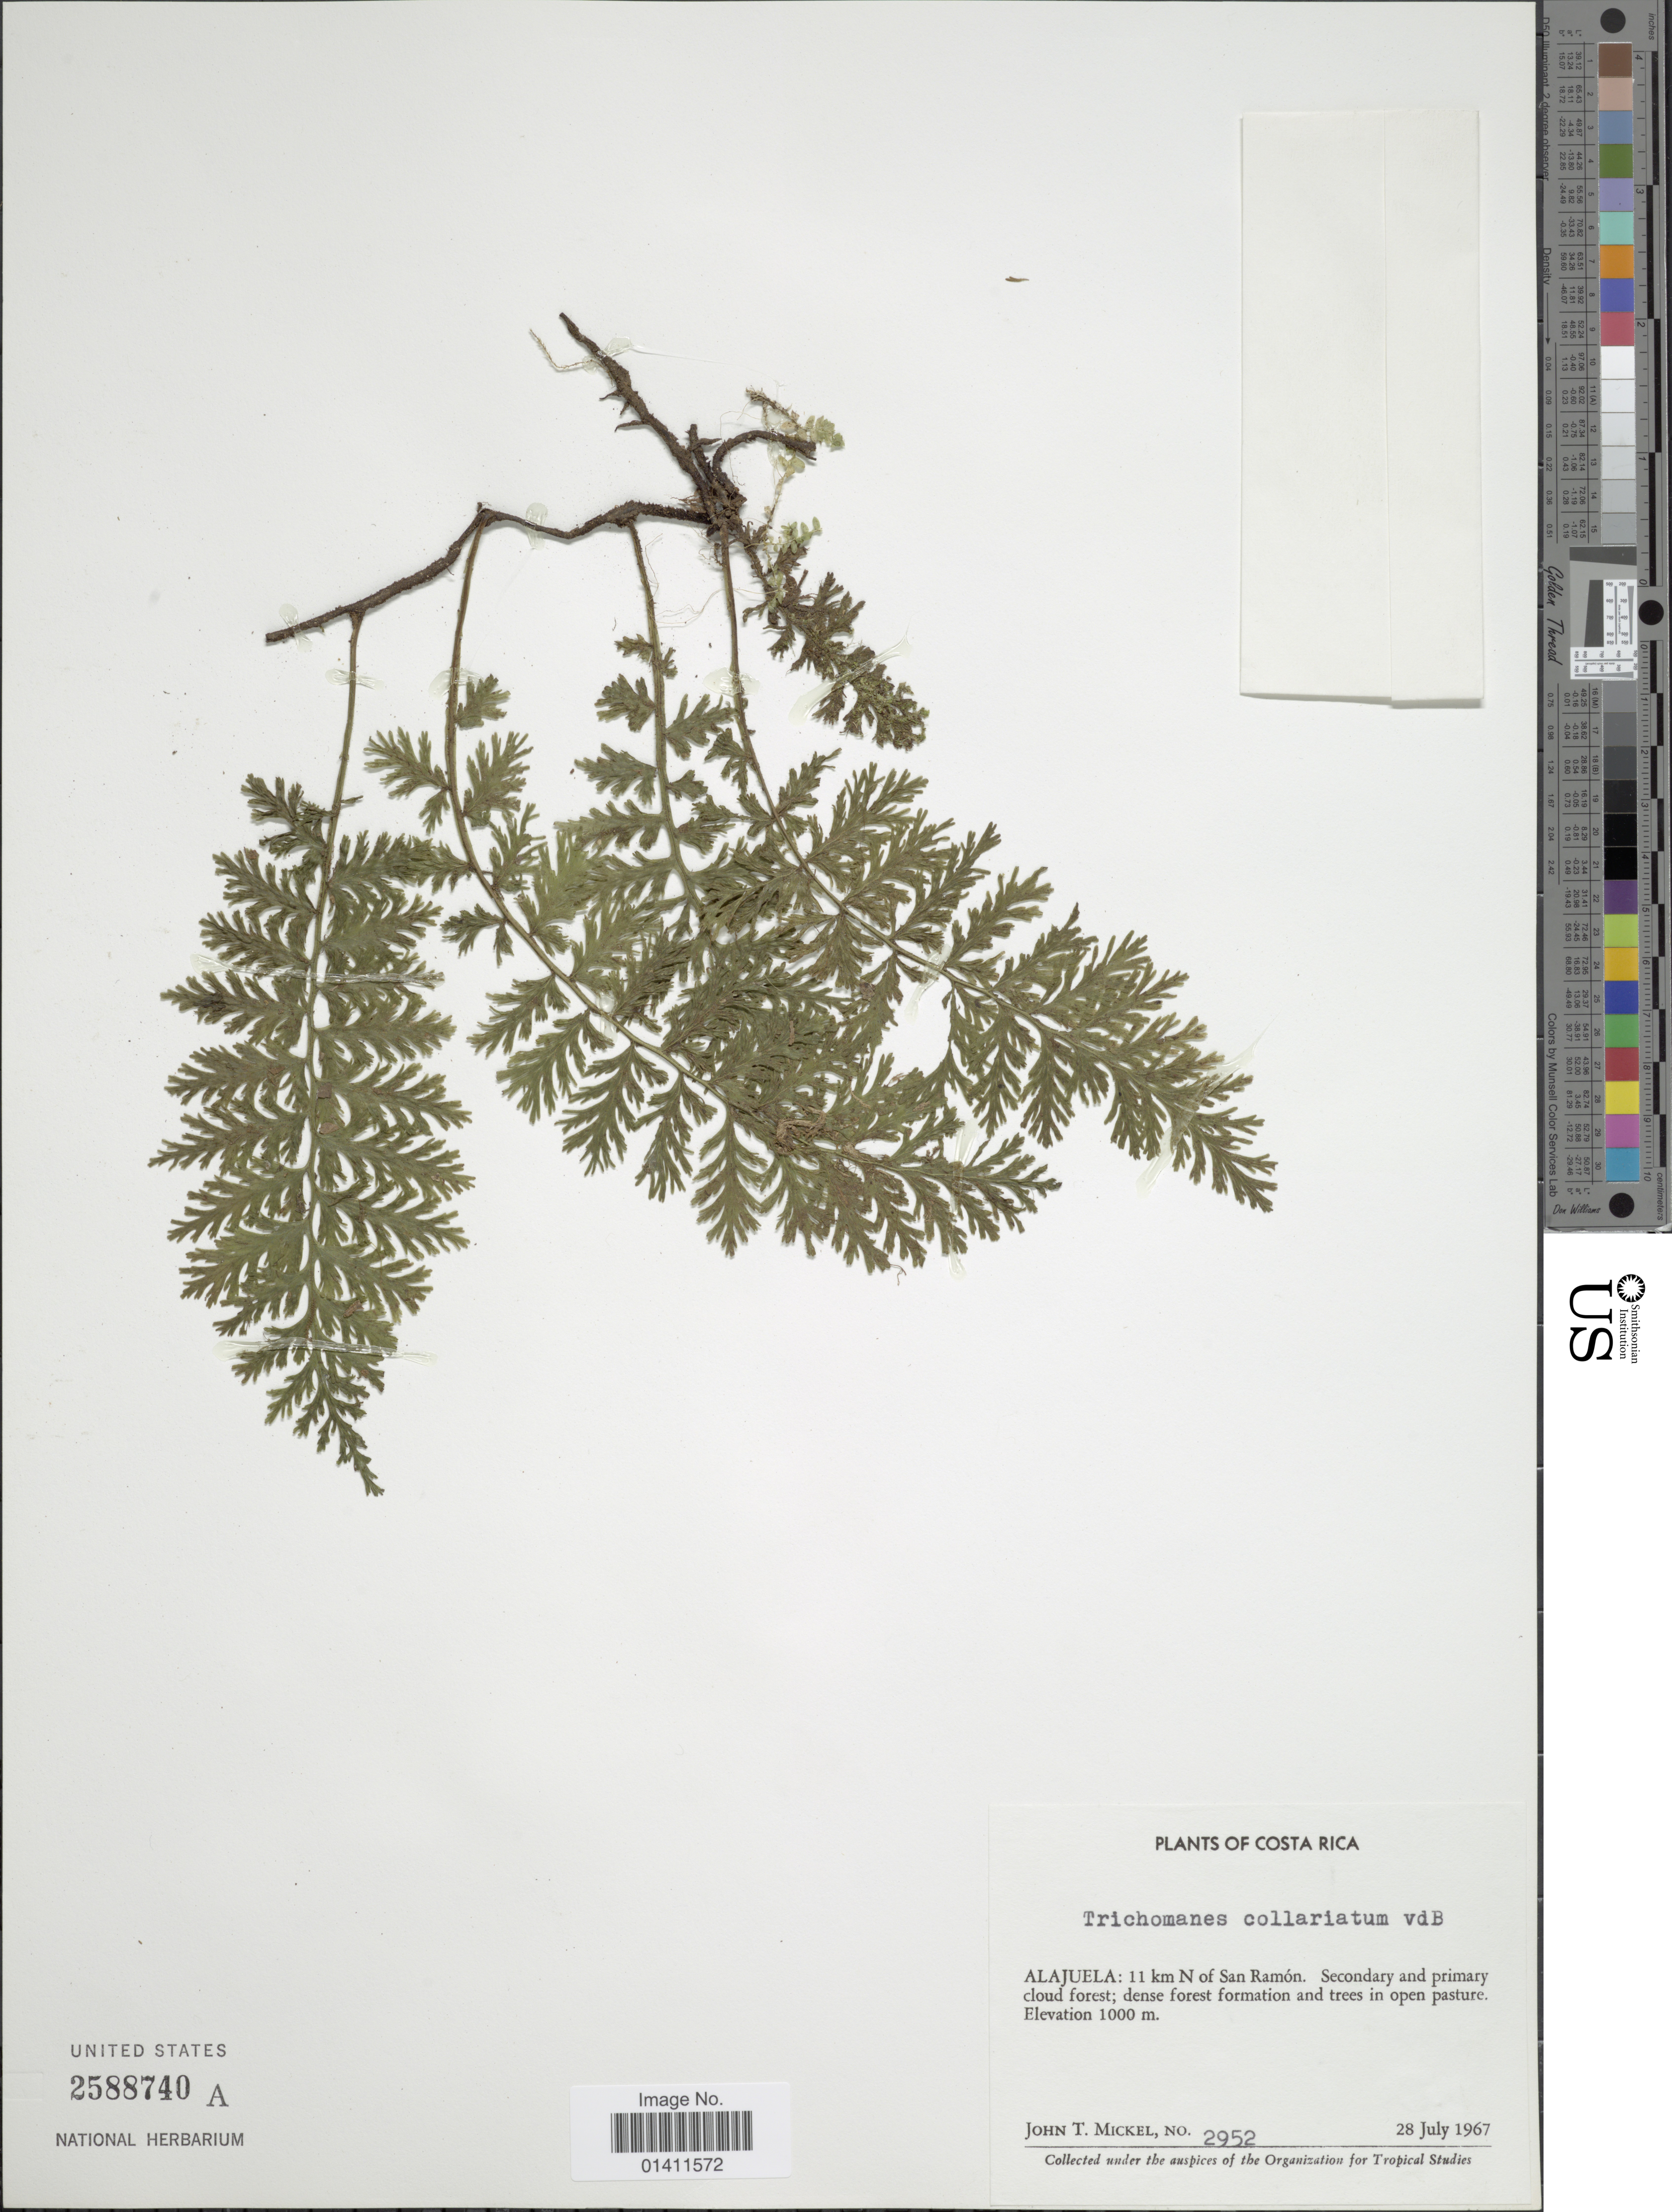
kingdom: Plantae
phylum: Tracheophyta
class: Polypodiopsida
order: Hymenophyllales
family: Hymenophyllaceae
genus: Vandenboschia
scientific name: Vandenboschia collariata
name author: (Bosch) Ebihara & K. Iwats.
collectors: J. T. Mickel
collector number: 2952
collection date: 1967-07-28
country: Costa Rica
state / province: Alajuela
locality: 11 km N of San Ramon.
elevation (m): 1000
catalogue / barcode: US 2588740A